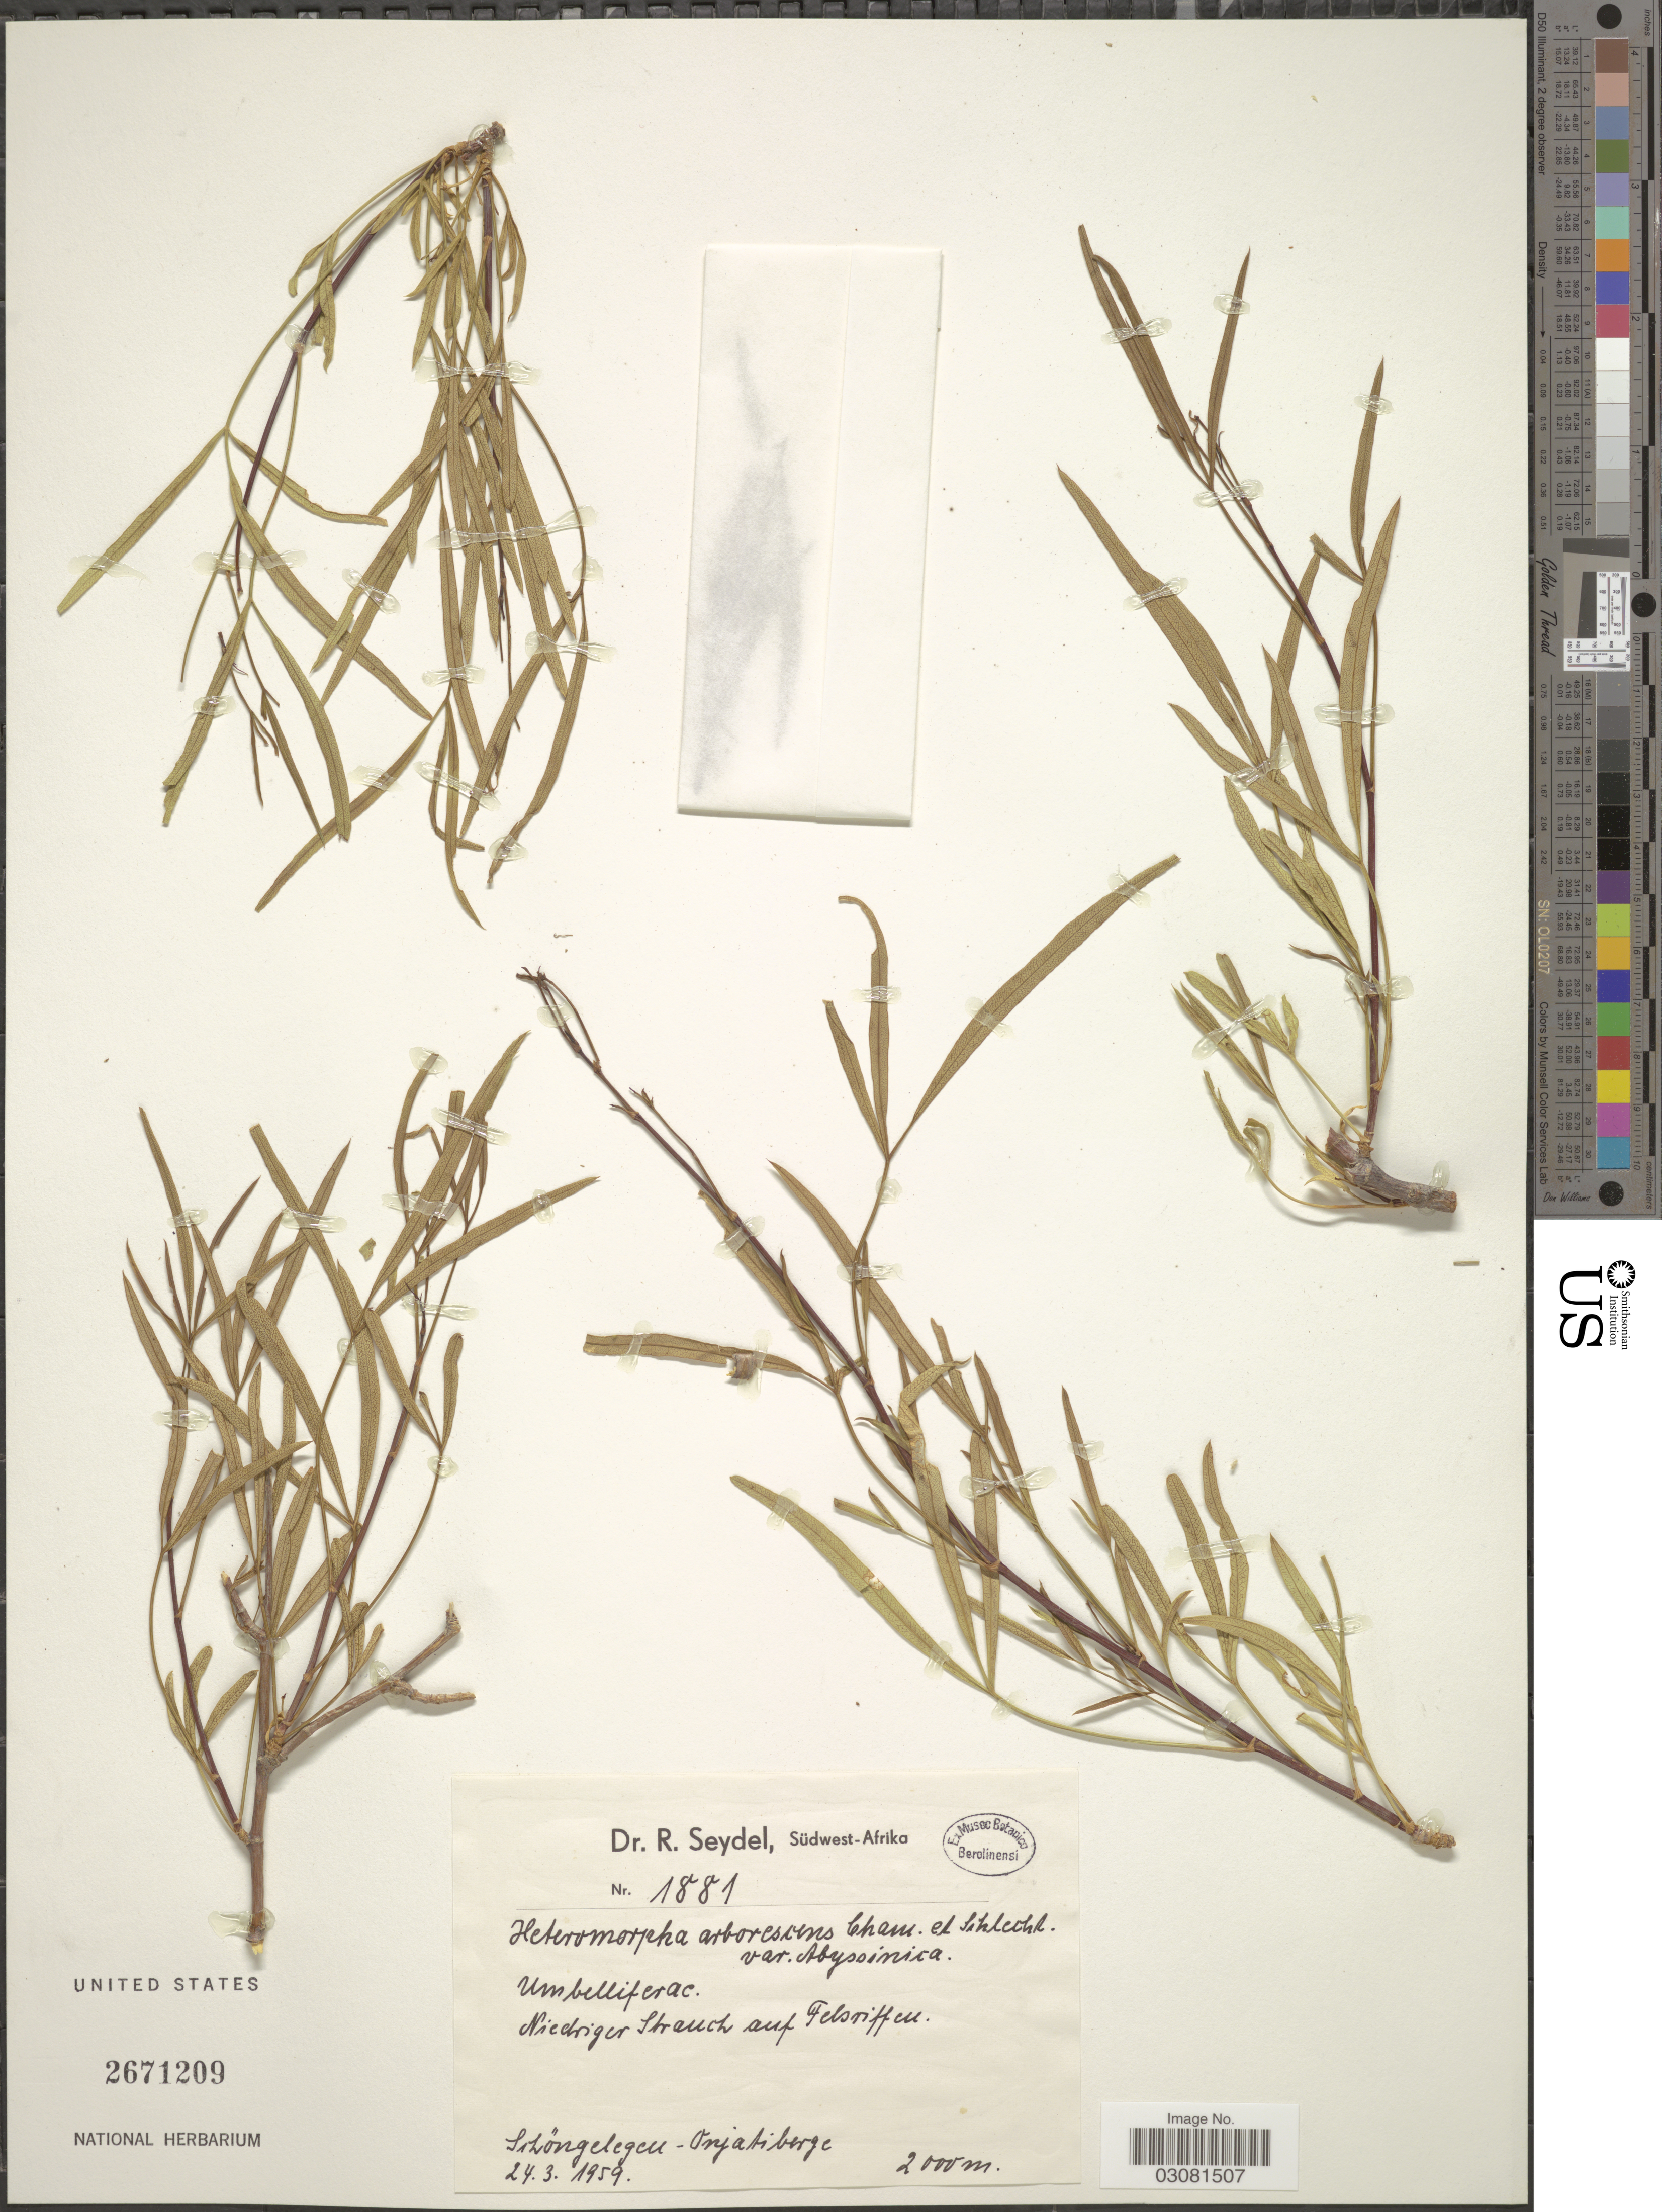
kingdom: Plantae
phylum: Tracheophyta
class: Magnoliopsida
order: Apiales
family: Apiaceae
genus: Heteromorpha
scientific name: Heteromorpha arborescens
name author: Cham. & Schltdl.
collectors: R. Seydel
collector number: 1881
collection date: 1959-03-24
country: Namibia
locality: Südwest-Afrika, Schöngelegen - Onjatiberge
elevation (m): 2000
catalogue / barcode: US 2671209